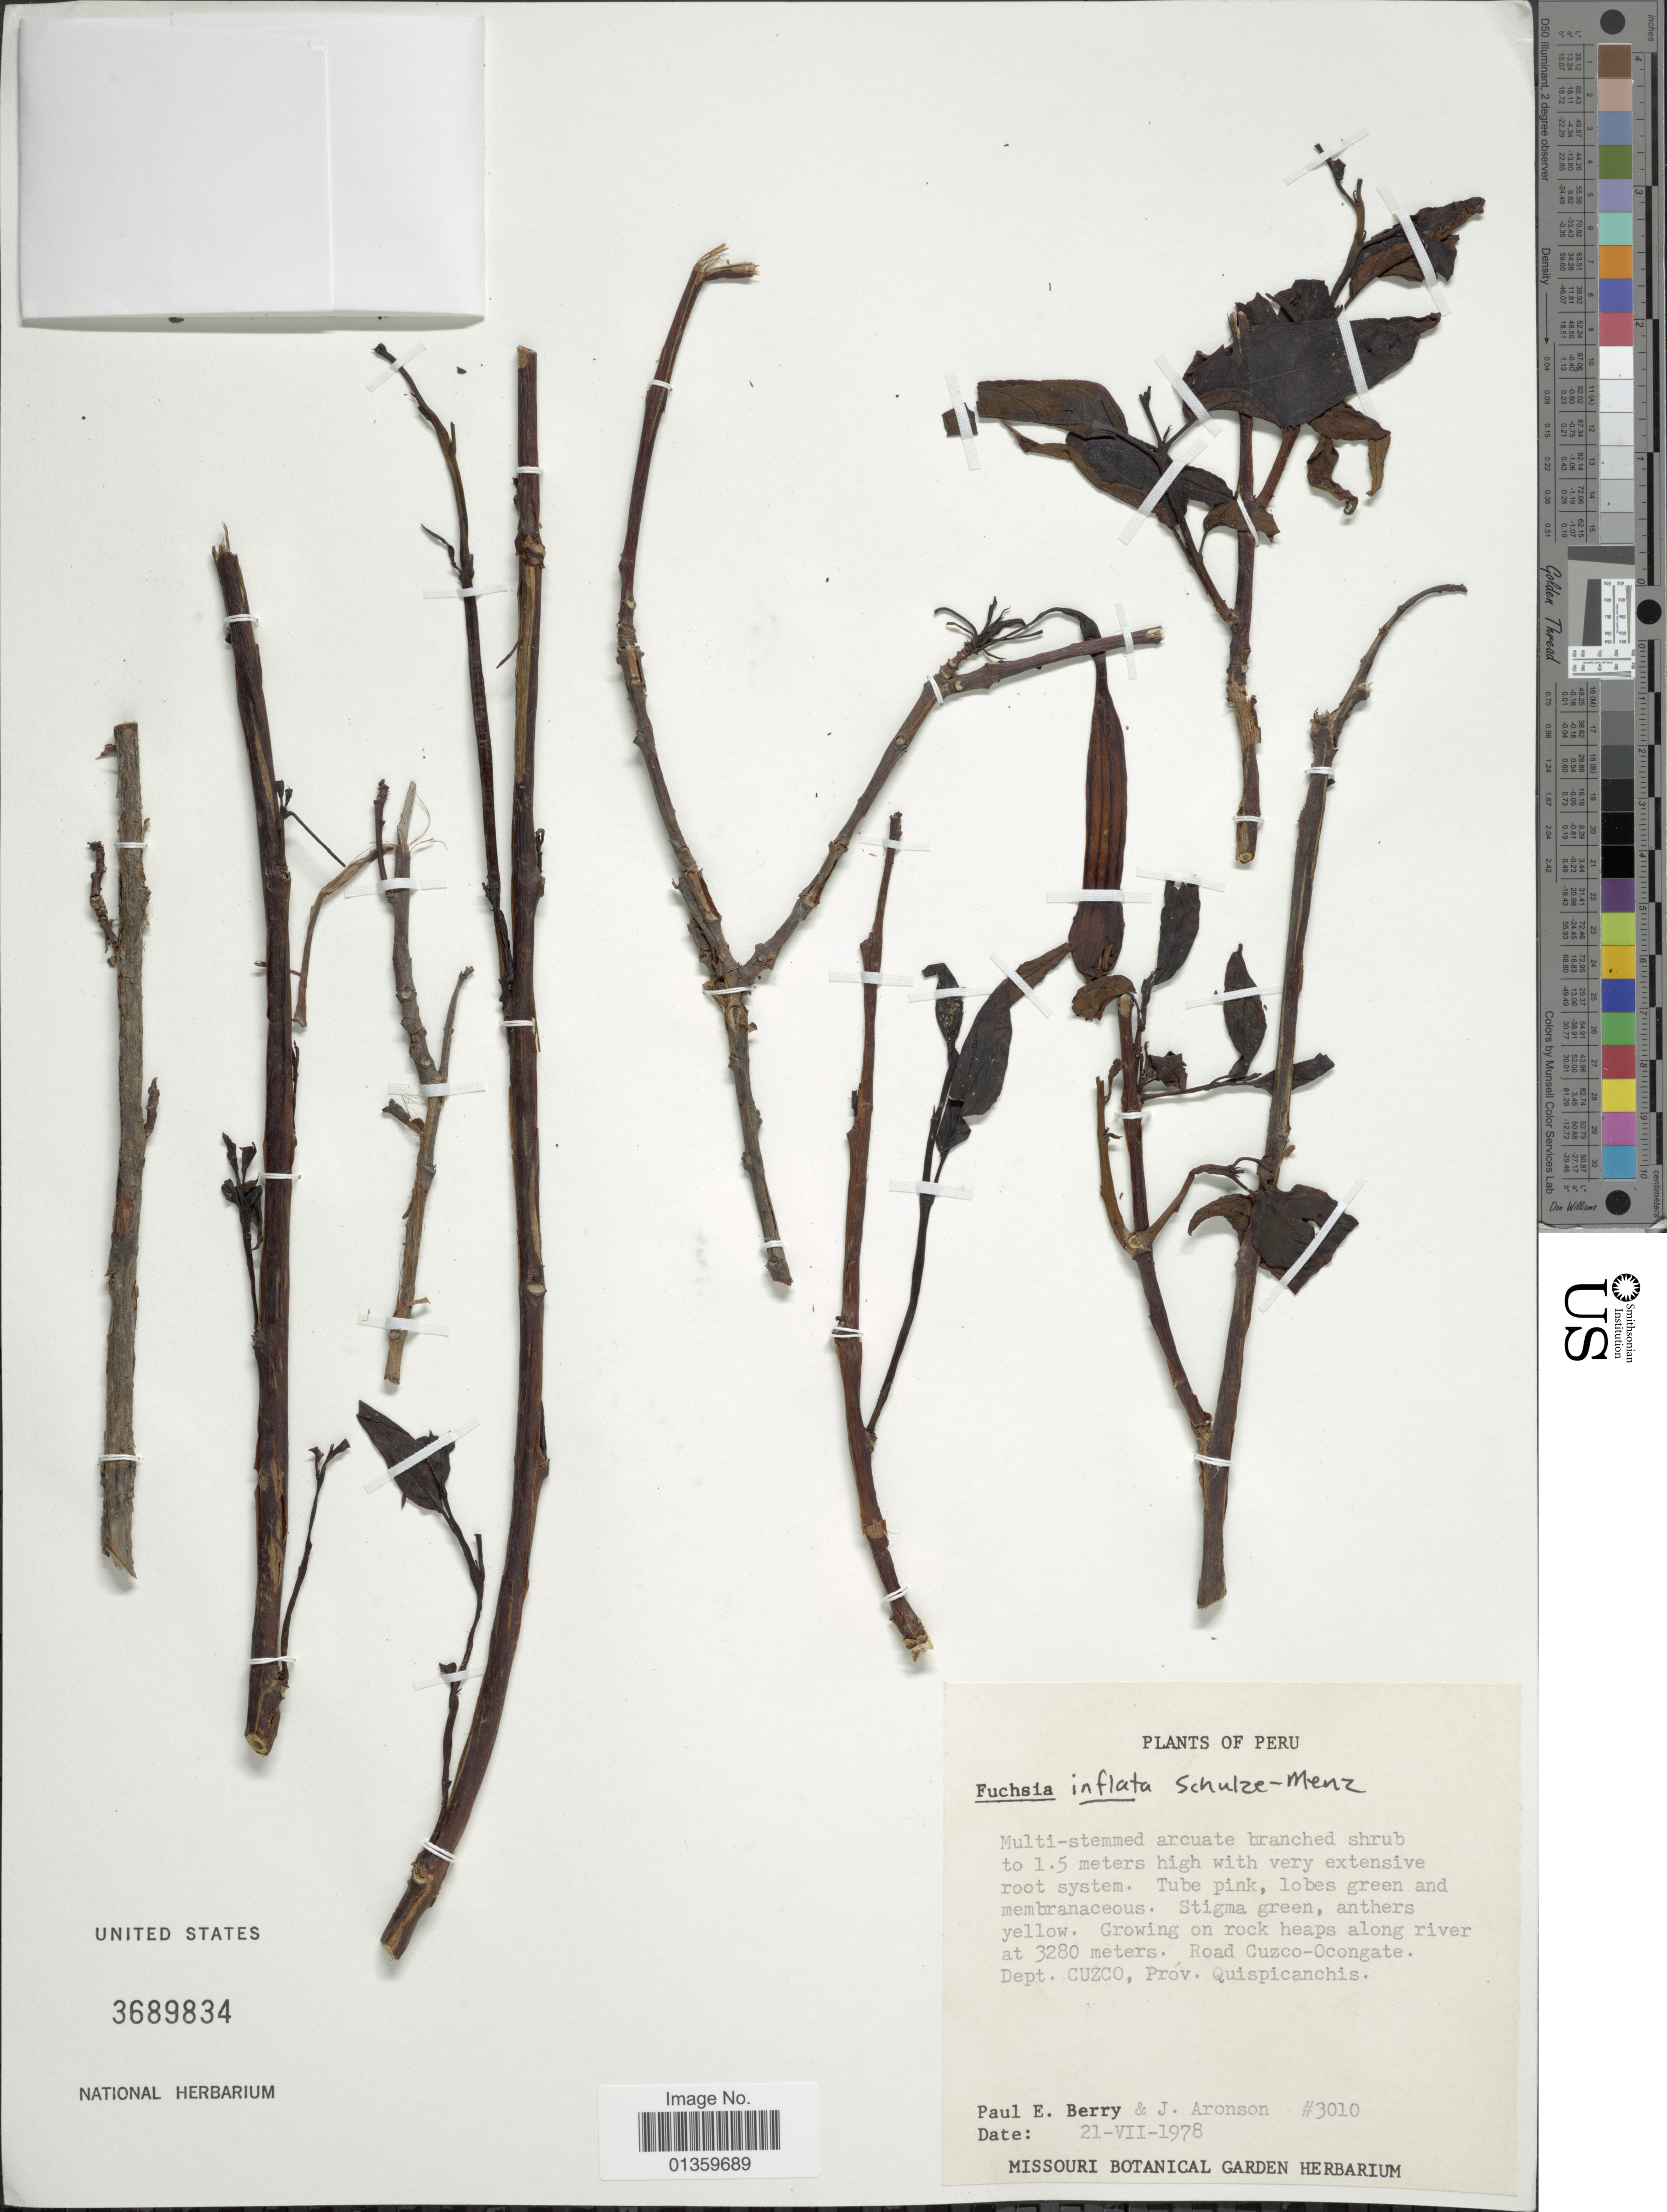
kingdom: Plantae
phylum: Tracheophyta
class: Magnoliopsida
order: Myrtales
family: Onagraceae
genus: Fuchsia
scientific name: Fuchsia inflata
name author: Schulze-Menz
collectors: P. E. Berry & J. Aronson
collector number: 3010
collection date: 1978-07-21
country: Peru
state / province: Cusco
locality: Road Cuzco-Ocongate. Prov. Quispicanchis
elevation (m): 3280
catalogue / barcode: US 3689834